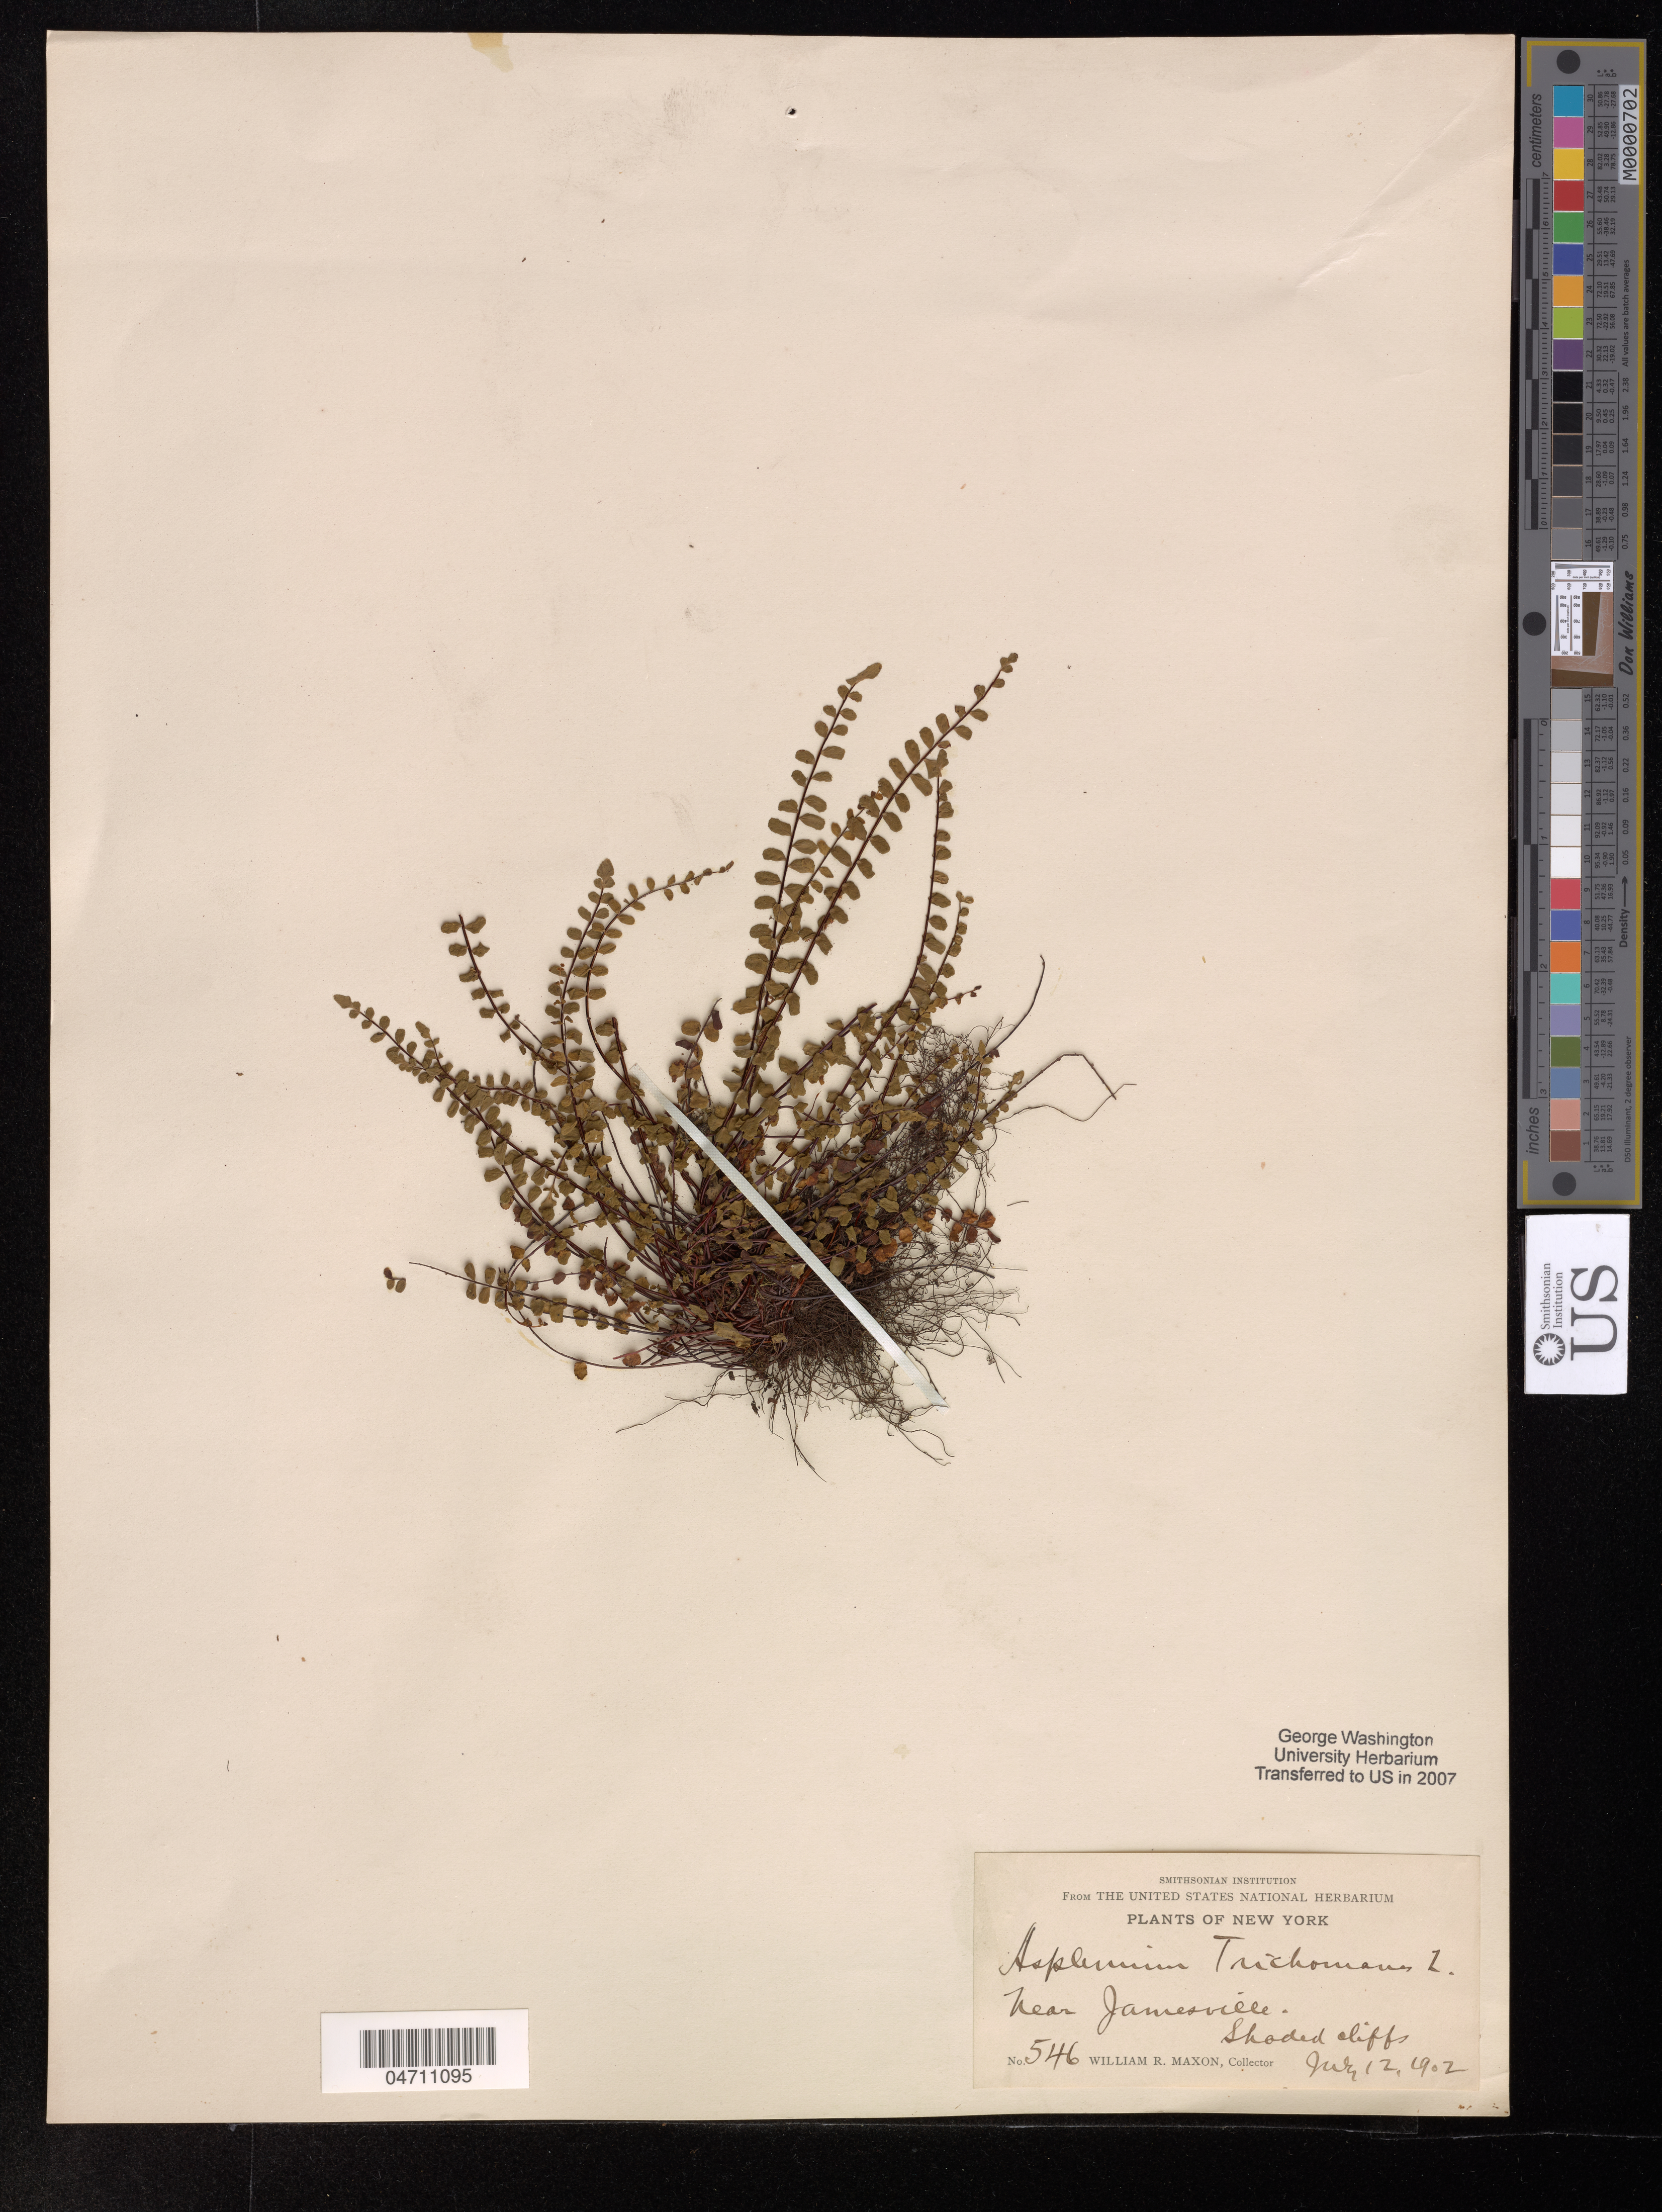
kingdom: Plantae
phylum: Tracheophyta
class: Polypodiopsida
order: Polypodiales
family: Aspleniaceae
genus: Asplenium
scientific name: Asplenium trichomanes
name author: L.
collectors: W. R. Maxon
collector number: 546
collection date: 1902-07-12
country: United States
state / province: New York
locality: Near Jamesville. Shaded cliffs.